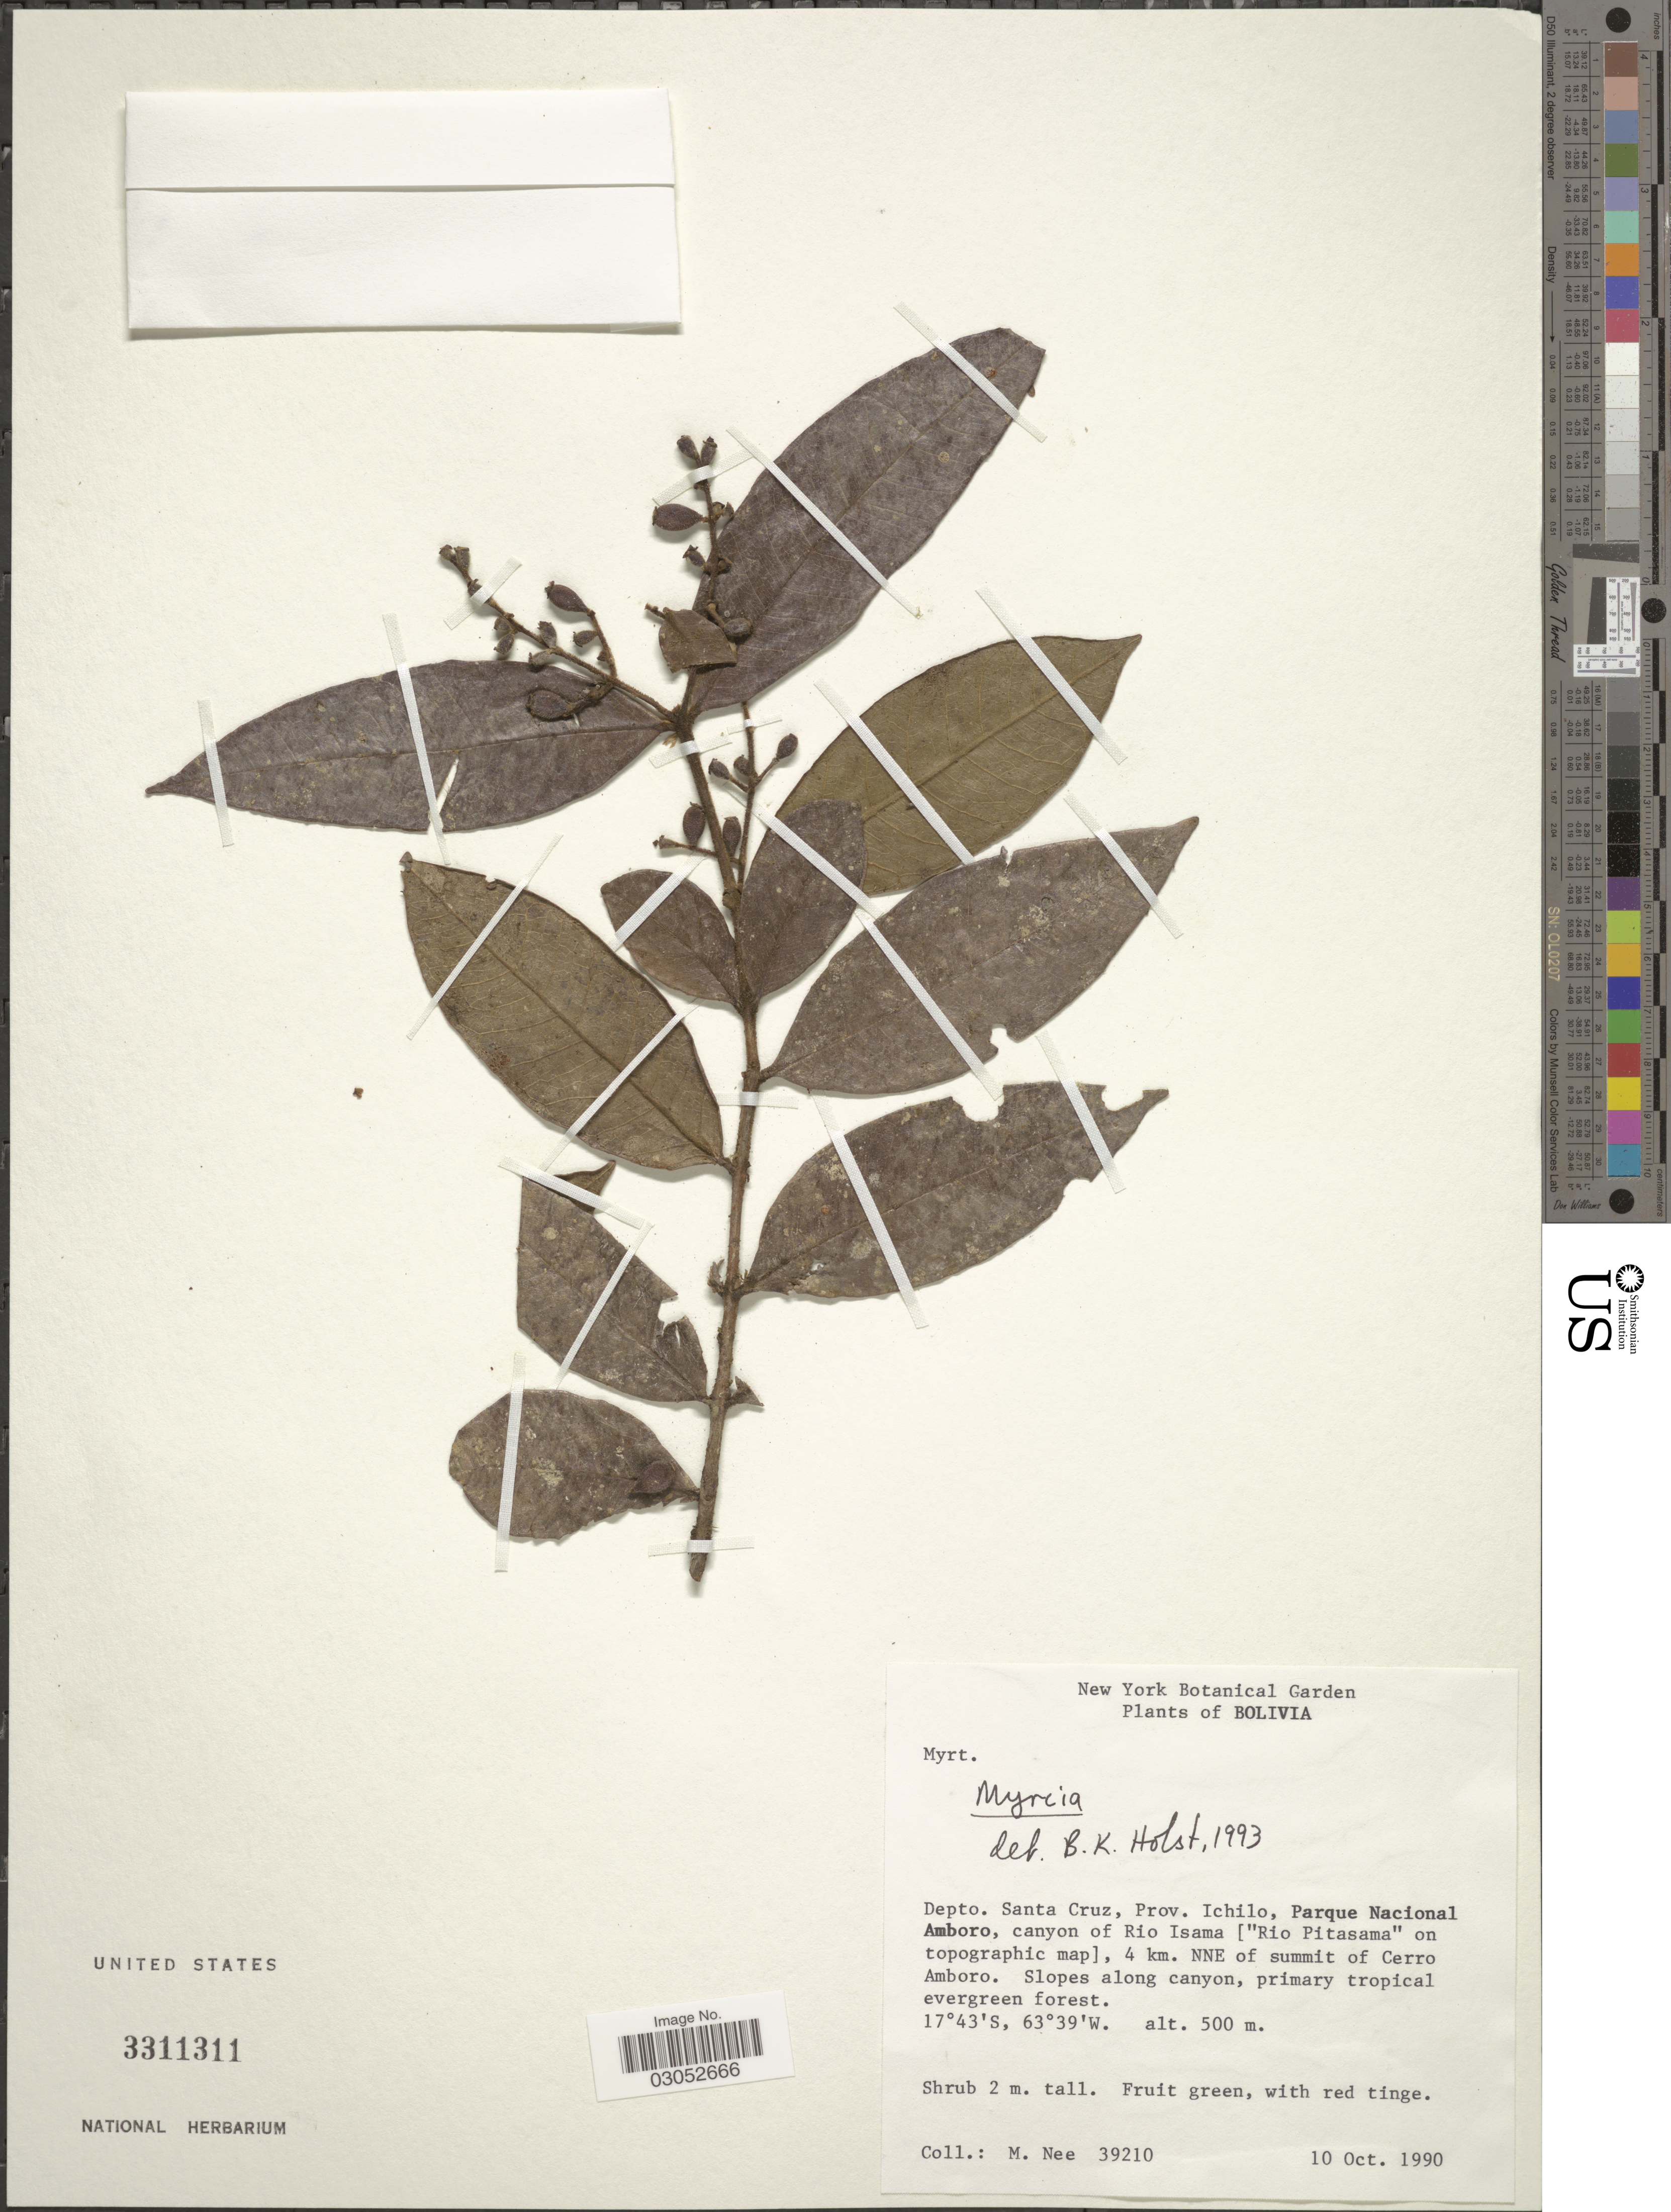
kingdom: Plantae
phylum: Tracheophyta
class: Magnoliopsida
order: Myrtales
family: Myrtaceae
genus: Myrcia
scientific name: Myrcia sp.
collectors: M. Nee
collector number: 39210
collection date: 1990-10-10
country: Bolivia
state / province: Santa Cruz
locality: Depto. Santa Cruz, Prov. Ichilo, Parque Nacional Amboro, canyon of Rio Isama ["Rio Pitasama" on topographic map], 4 km. NNE of summit of Cerro Amboro.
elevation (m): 500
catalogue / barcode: US 3311311